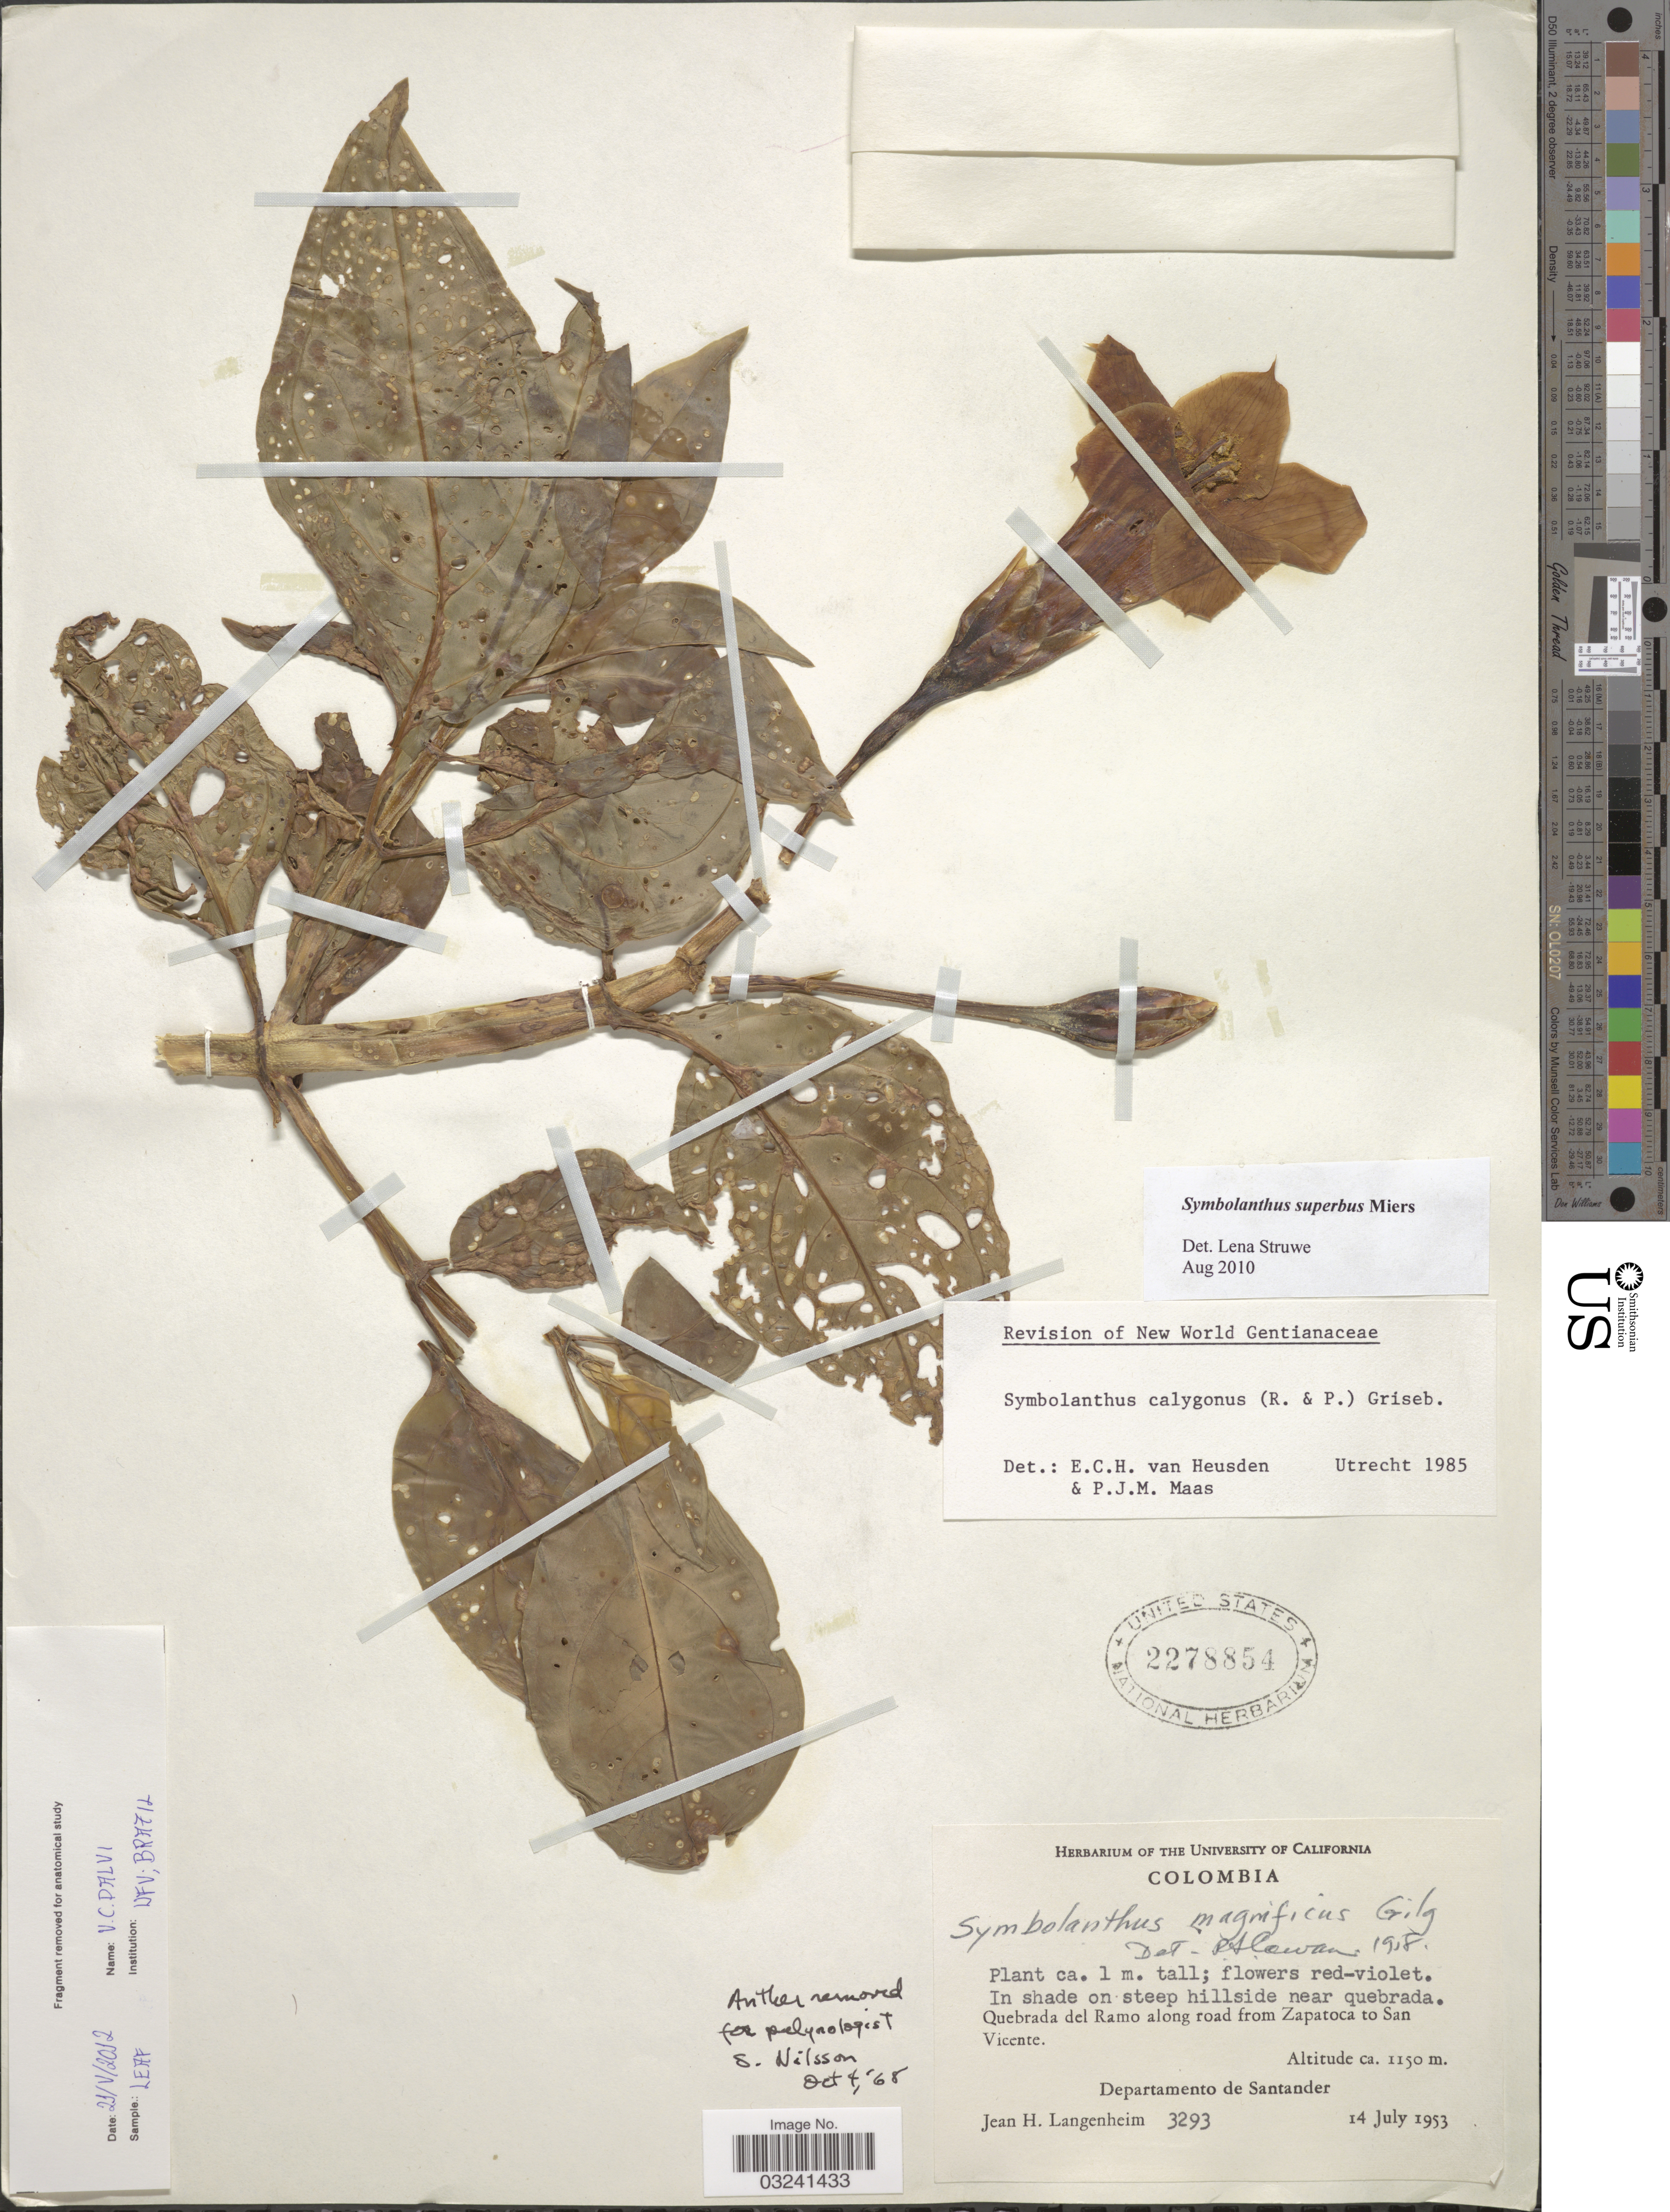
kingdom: Plantae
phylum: Tracheophyta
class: Magnoliopsida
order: Gentianales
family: Gentianaceae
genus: Symbolanthus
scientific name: Symbolanthus superbus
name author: Miers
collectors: J. H. Langenheim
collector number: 3293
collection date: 1953-07-14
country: Colombia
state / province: Santander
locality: Quebrada del Ramo along road from Zapatoca to San Vicente. Departamento de Santander.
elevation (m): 1150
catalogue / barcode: US 2278854